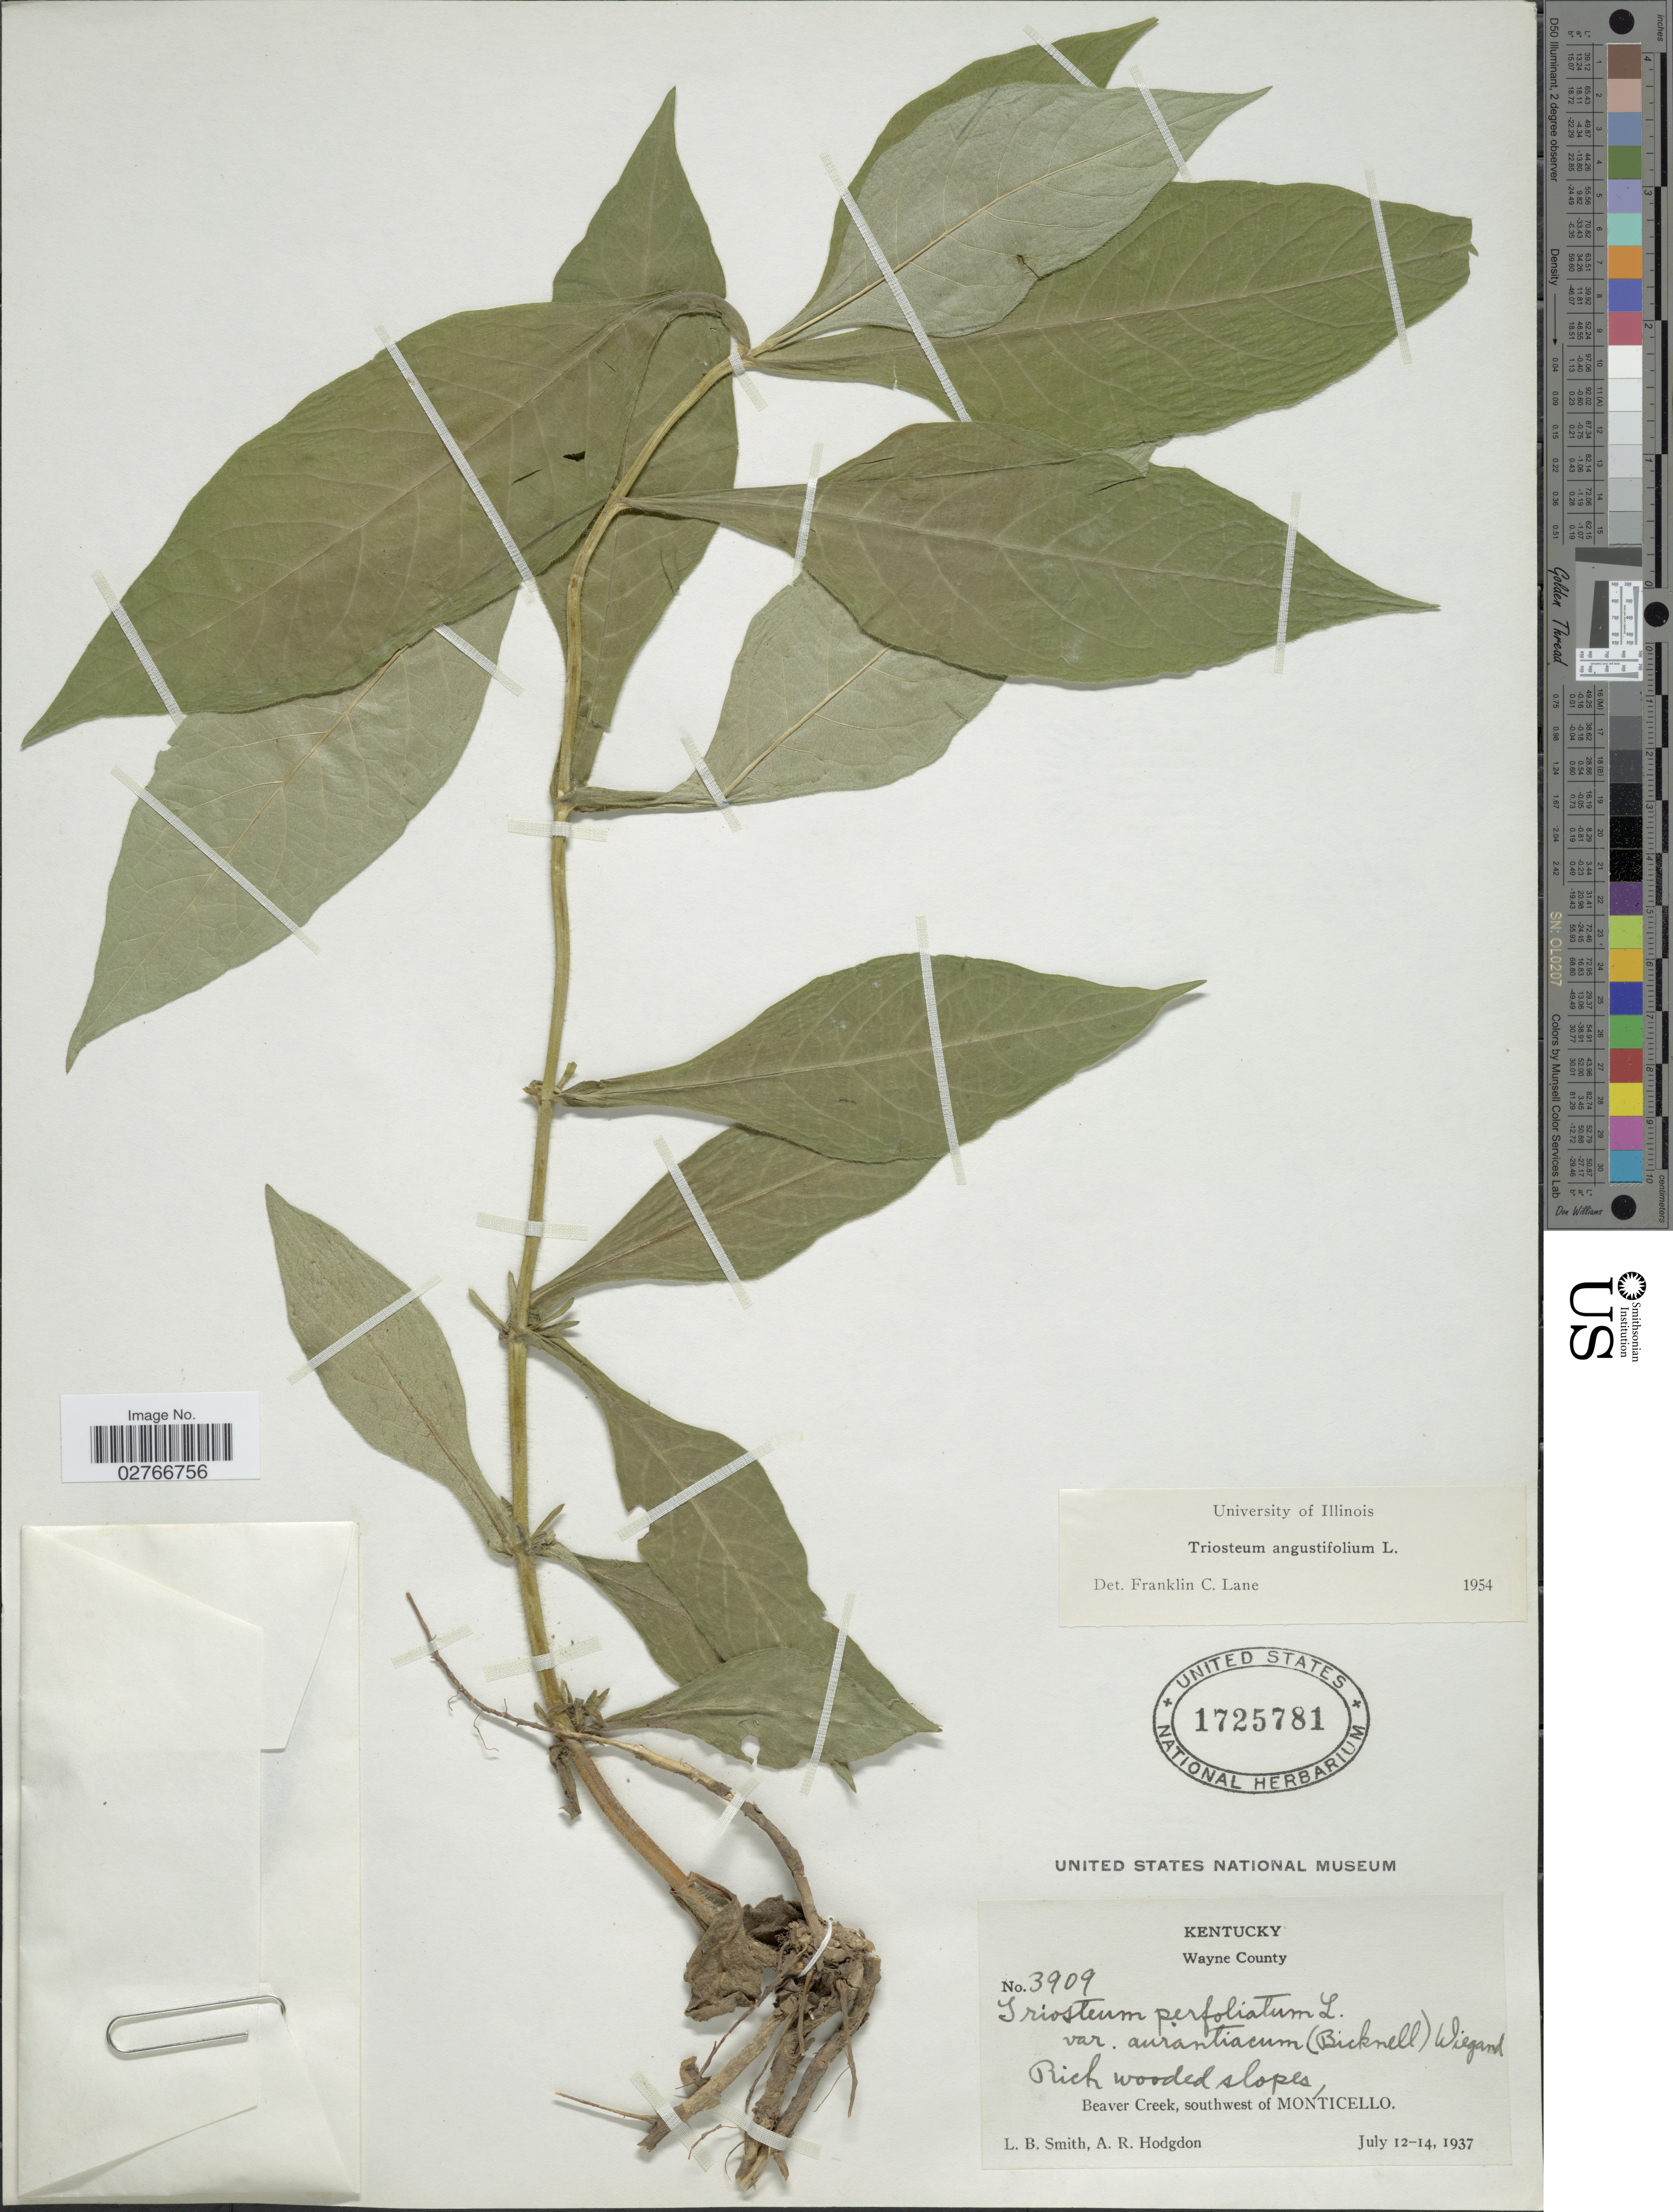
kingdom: Plantae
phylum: Tracheophyta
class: Magnoliopsida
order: Dipsacales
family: Caprifoliaceae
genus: Triosteum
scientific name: Triosteum angustifolium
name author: L.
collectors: L. Smith & A. R. Hodgdon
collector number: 3909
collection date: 1937-07-12/1937-07-14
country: United States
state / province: Kentucky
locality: Wayne County. Beaver Creek, southwest of Monticello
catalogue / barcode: US 1725781